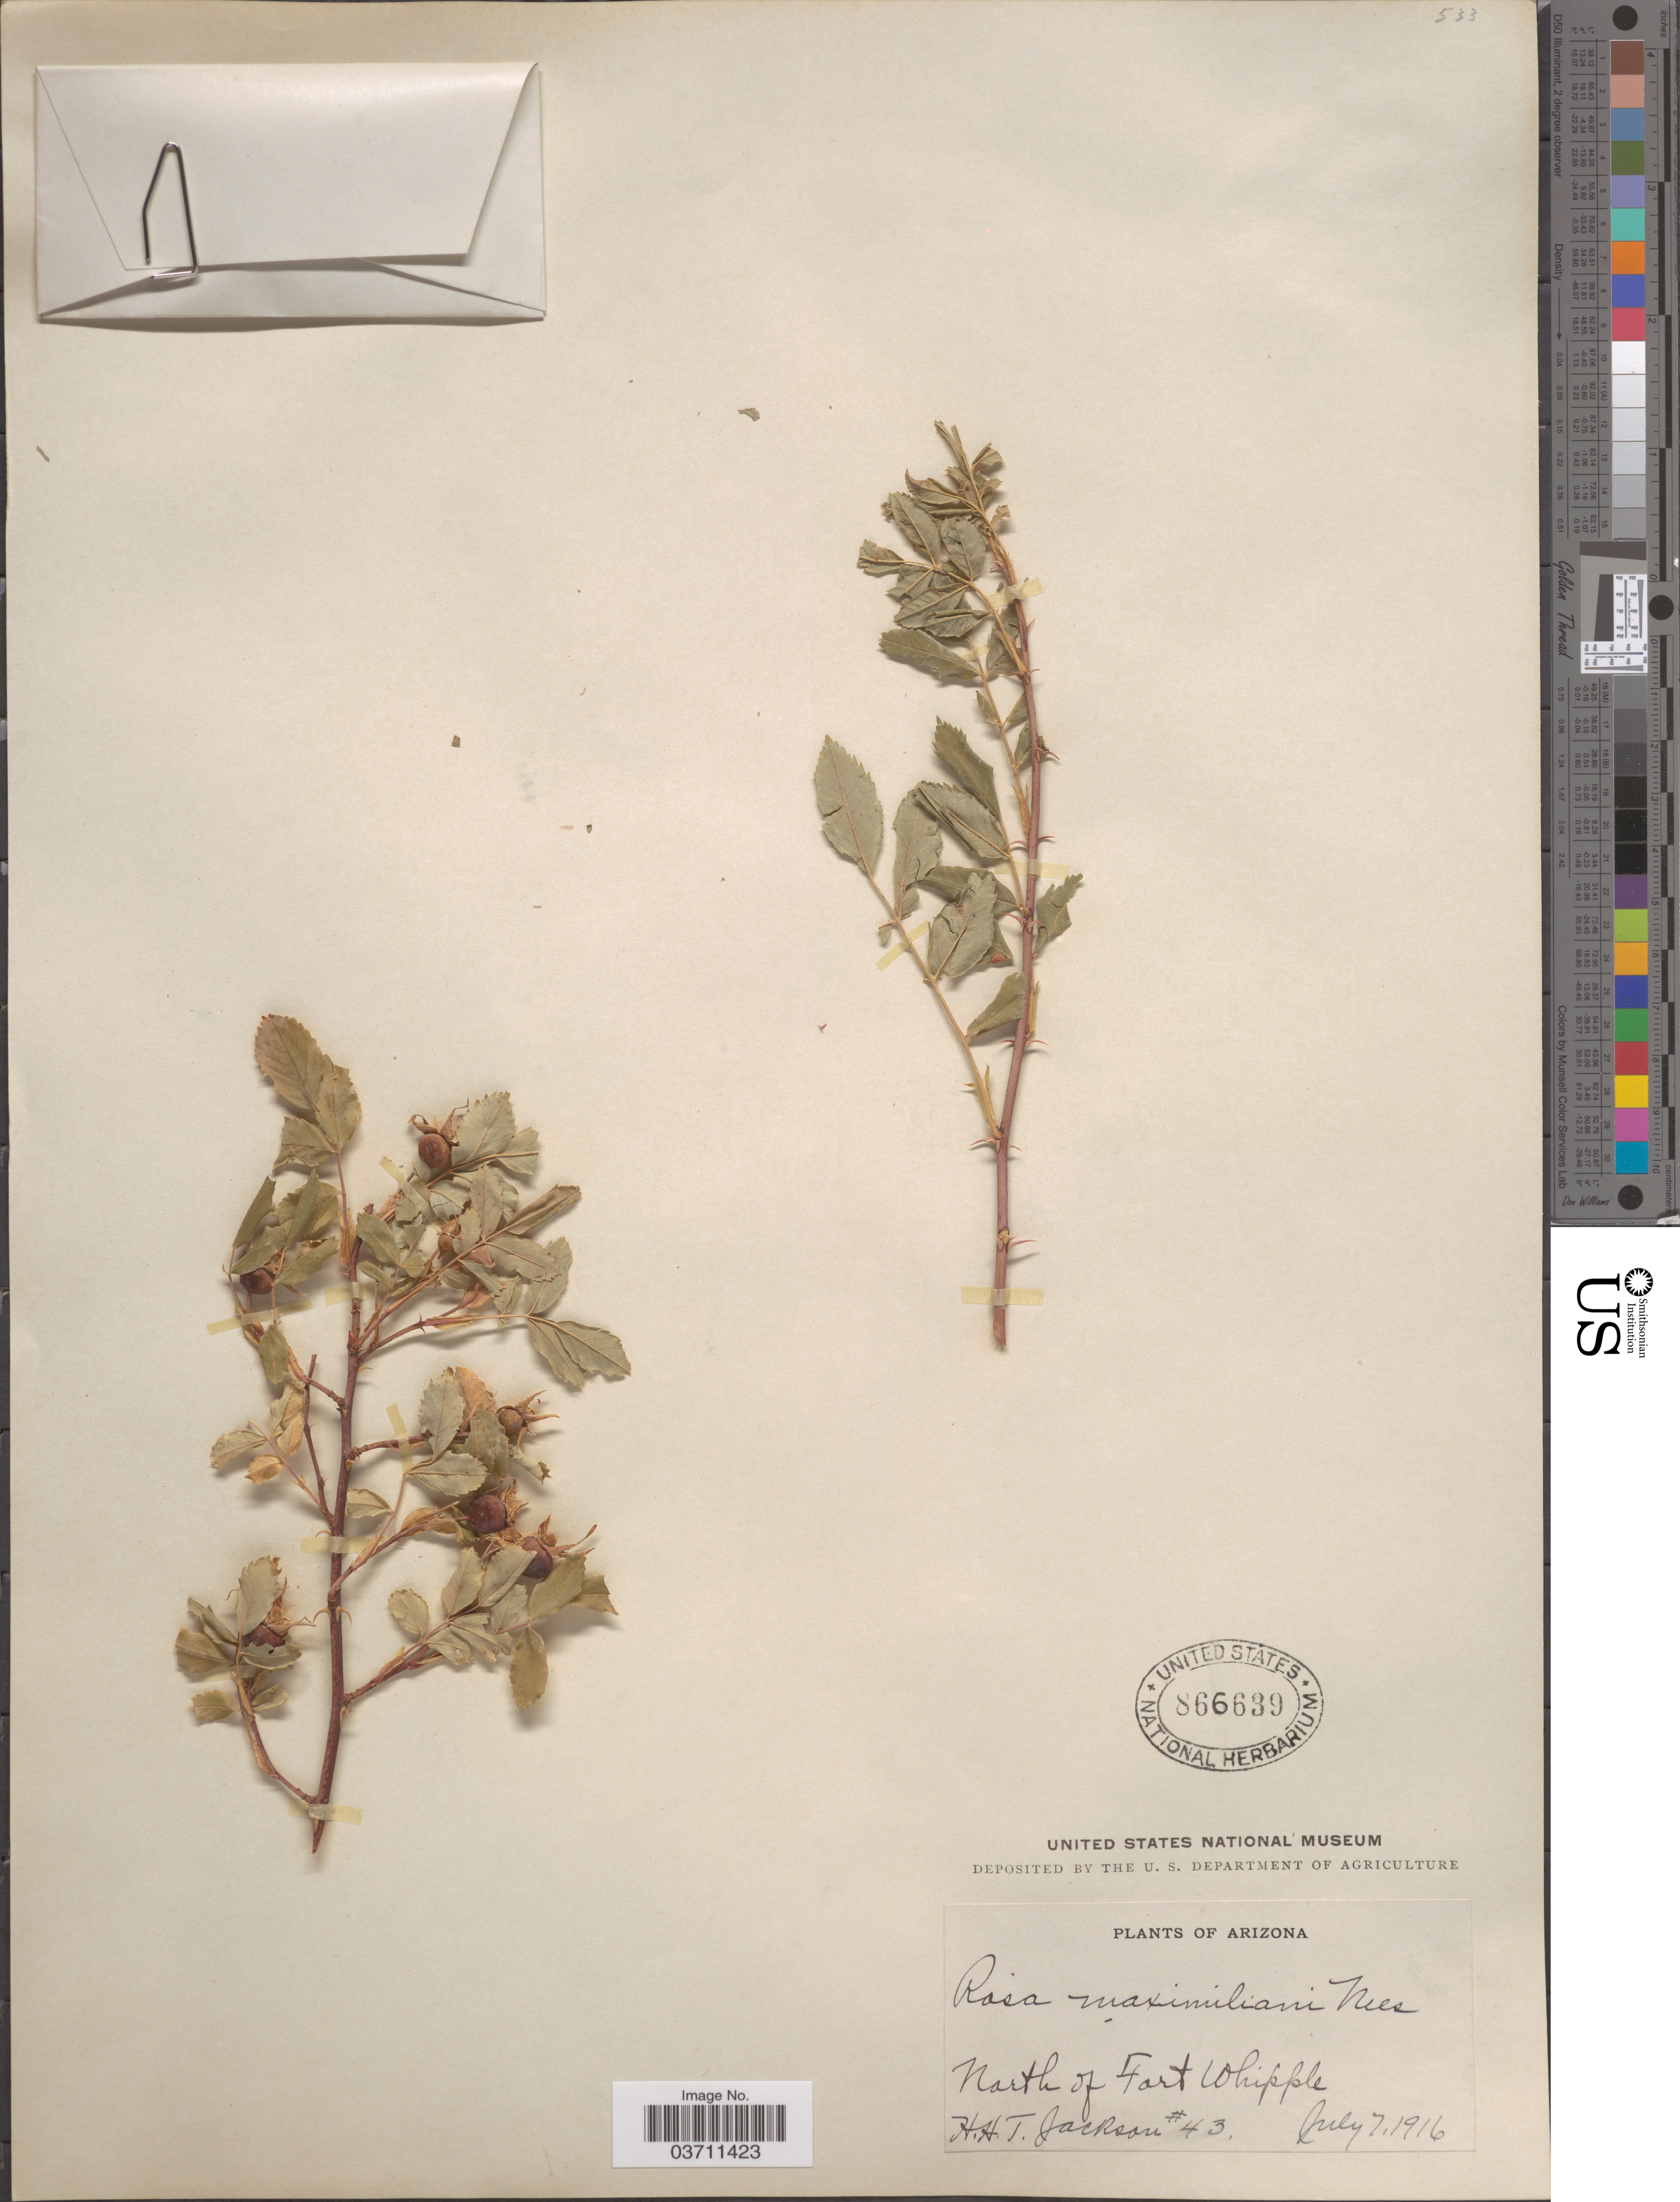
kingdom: Plantae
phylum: Tracheophyta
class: Magnoliopsida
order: Rosales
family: Rosaceae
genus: Rosa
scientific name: Rosa maximiliani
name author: Nees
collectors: H. Jackson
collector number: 43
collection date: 1916-07-07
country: United States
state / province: Arizona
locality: North of Fort Whipple.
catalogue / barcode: US 866639